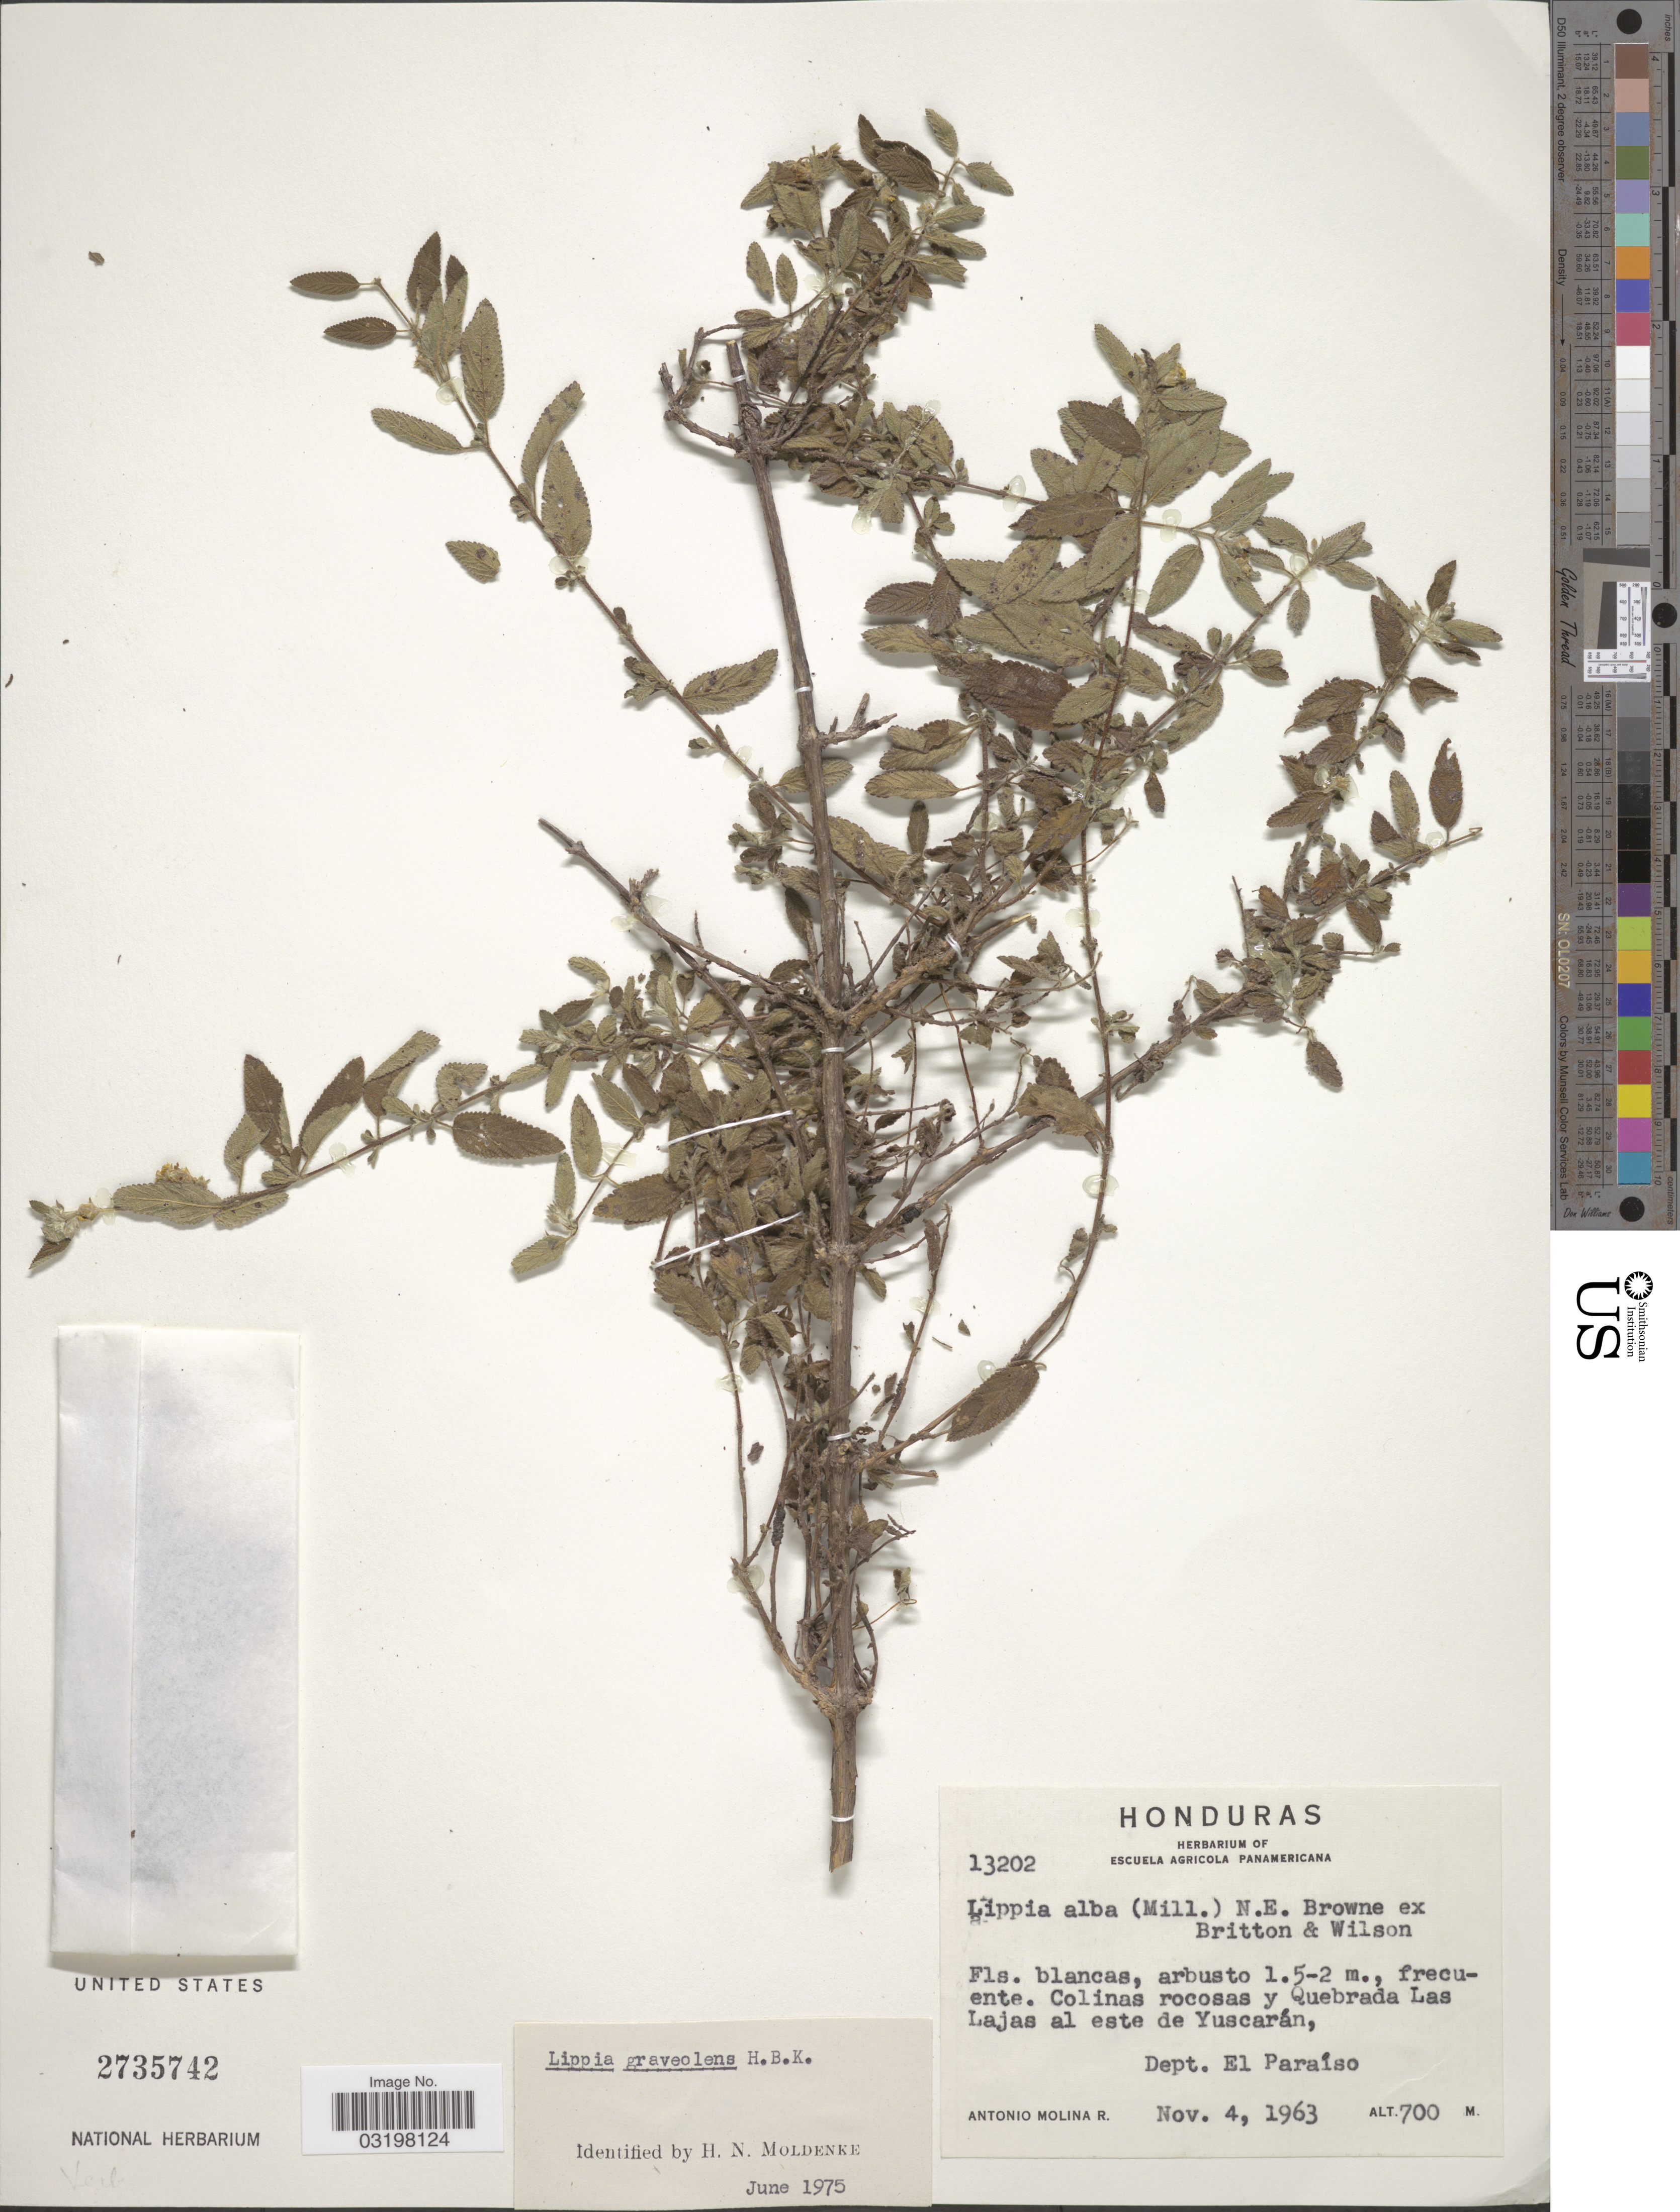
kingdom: Plantae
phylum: Tracheophyta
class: Magnoliopsida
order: Lamiales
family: Verbenaceae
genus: Lippia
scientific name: Lippia graveolens f. graveolens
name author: Kunth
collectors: A. Molina R.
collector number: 13202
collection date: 1963-11-04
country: Honduras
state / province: El Paraíso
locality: Frequente. Colinas rocosas y Quebrada Las Lajas al este de Yuscarán. Dept. El Paraíso.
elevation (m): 700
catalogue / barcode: US 2735742